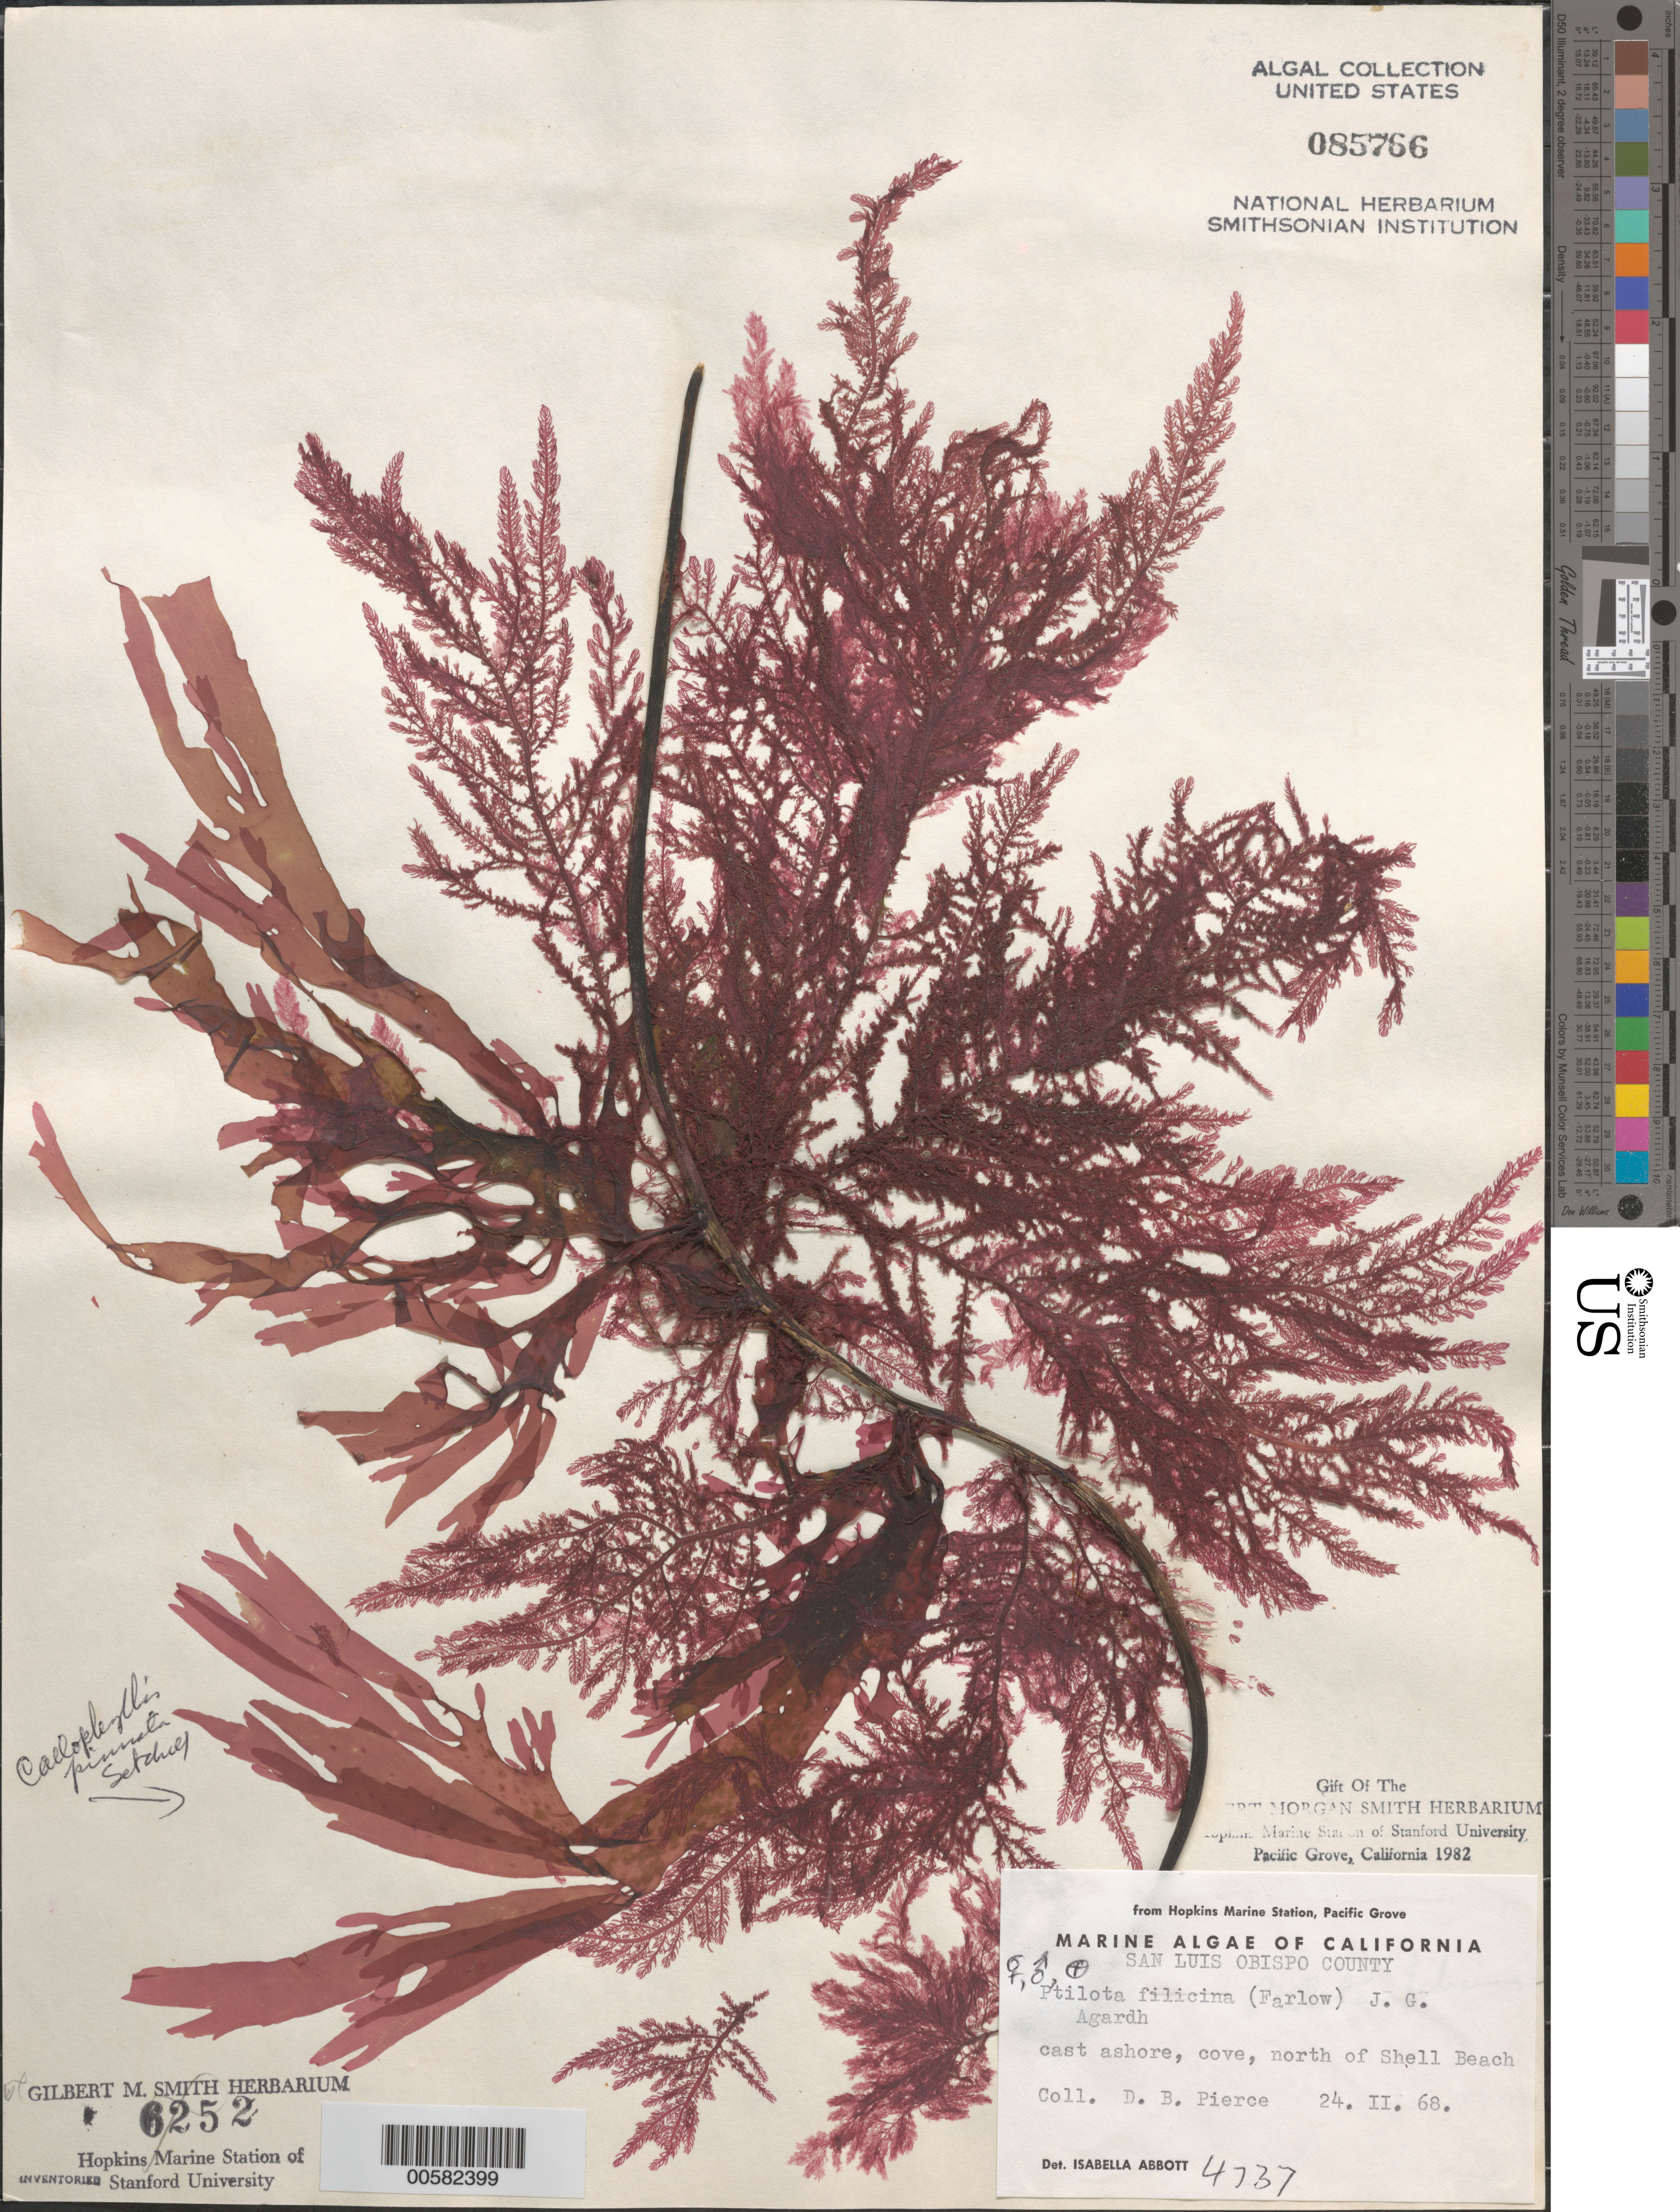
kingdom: Plantae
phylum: Rhodophyta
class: Florideophyceae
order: Ceramiales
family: Wrangeliaceae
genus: Ptilota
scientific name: Ptilota filicina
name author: J. Agardh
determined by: Abbott, Isabella A.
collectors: D. Pierce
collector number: IAA 4737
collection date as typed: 24 Feb 1968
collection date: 1968-02-24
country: United States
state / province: California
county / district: San Luis Obispo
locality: North of Shell Beach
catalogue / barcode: US 85766